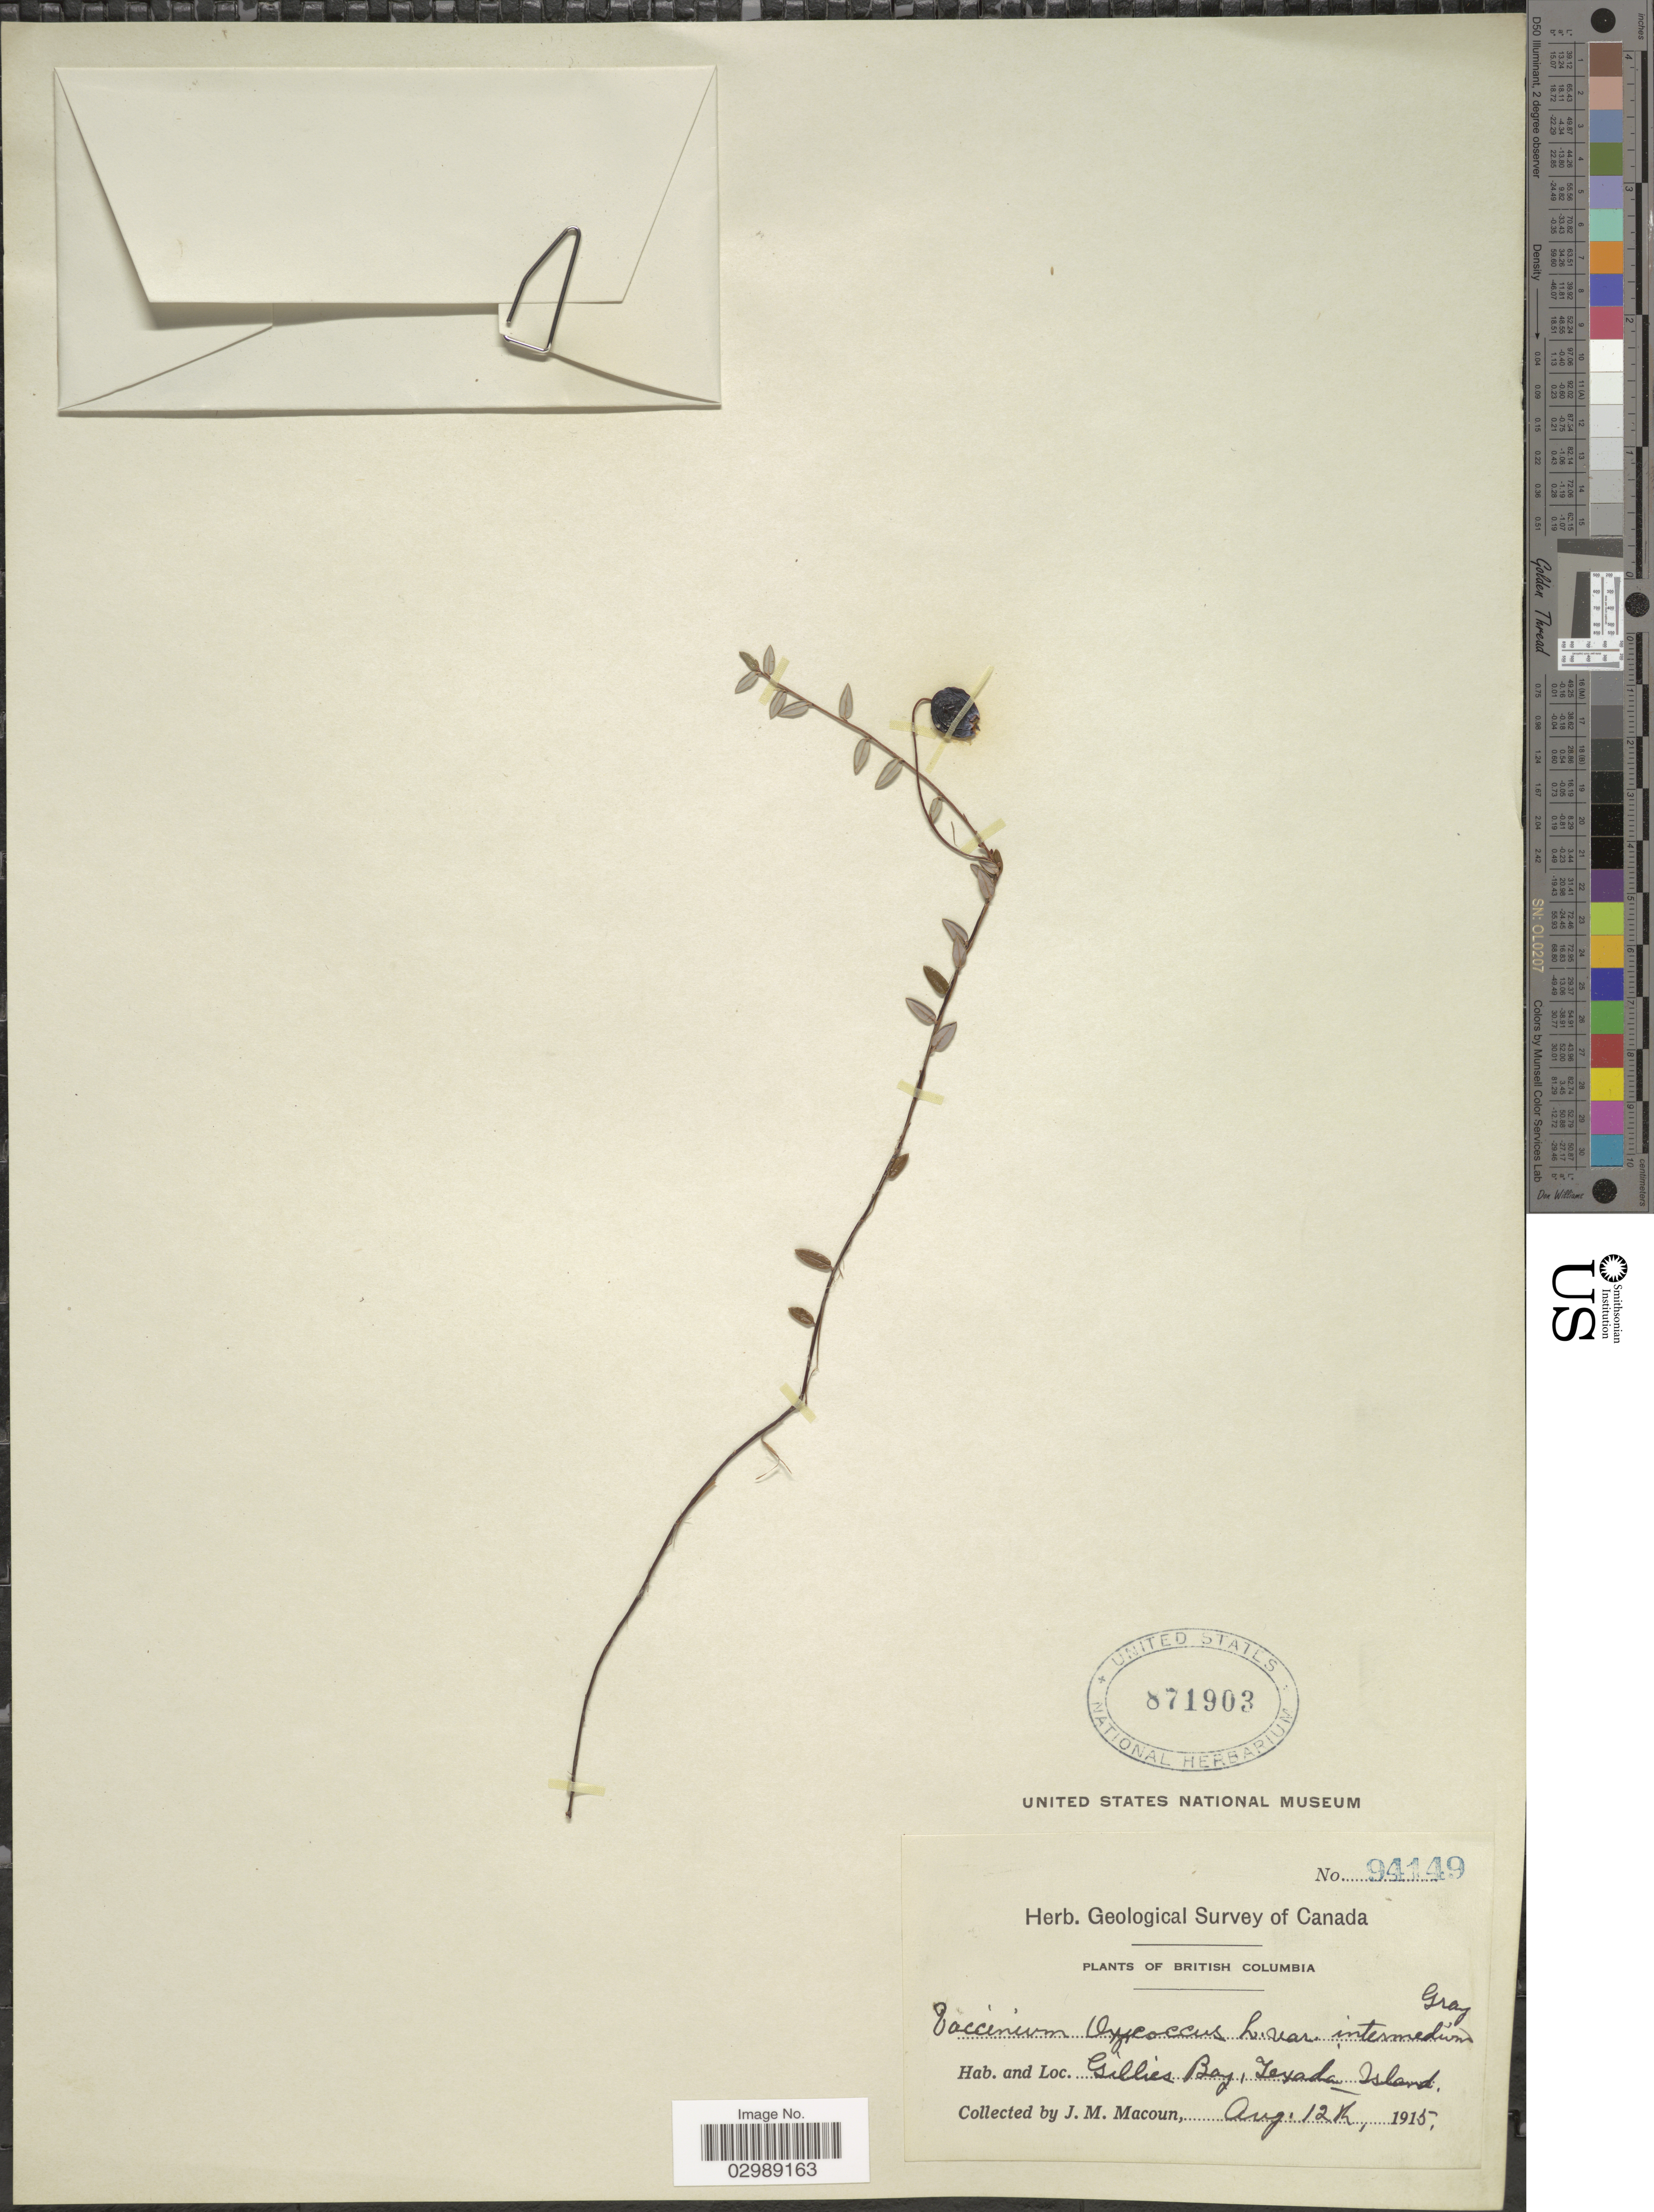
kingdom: Plantae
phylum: Tracheophyta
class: Magnoliopsida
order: Ericales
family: Ericaceae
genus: Vaccinium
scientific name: Vaccinium oxycoccos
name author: L.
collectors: J. M. Macoun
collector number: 94149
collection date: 1915-08-12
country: Canada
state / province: British Columbia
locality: Gillies Bay, Texada Island.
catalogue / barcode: US 871903